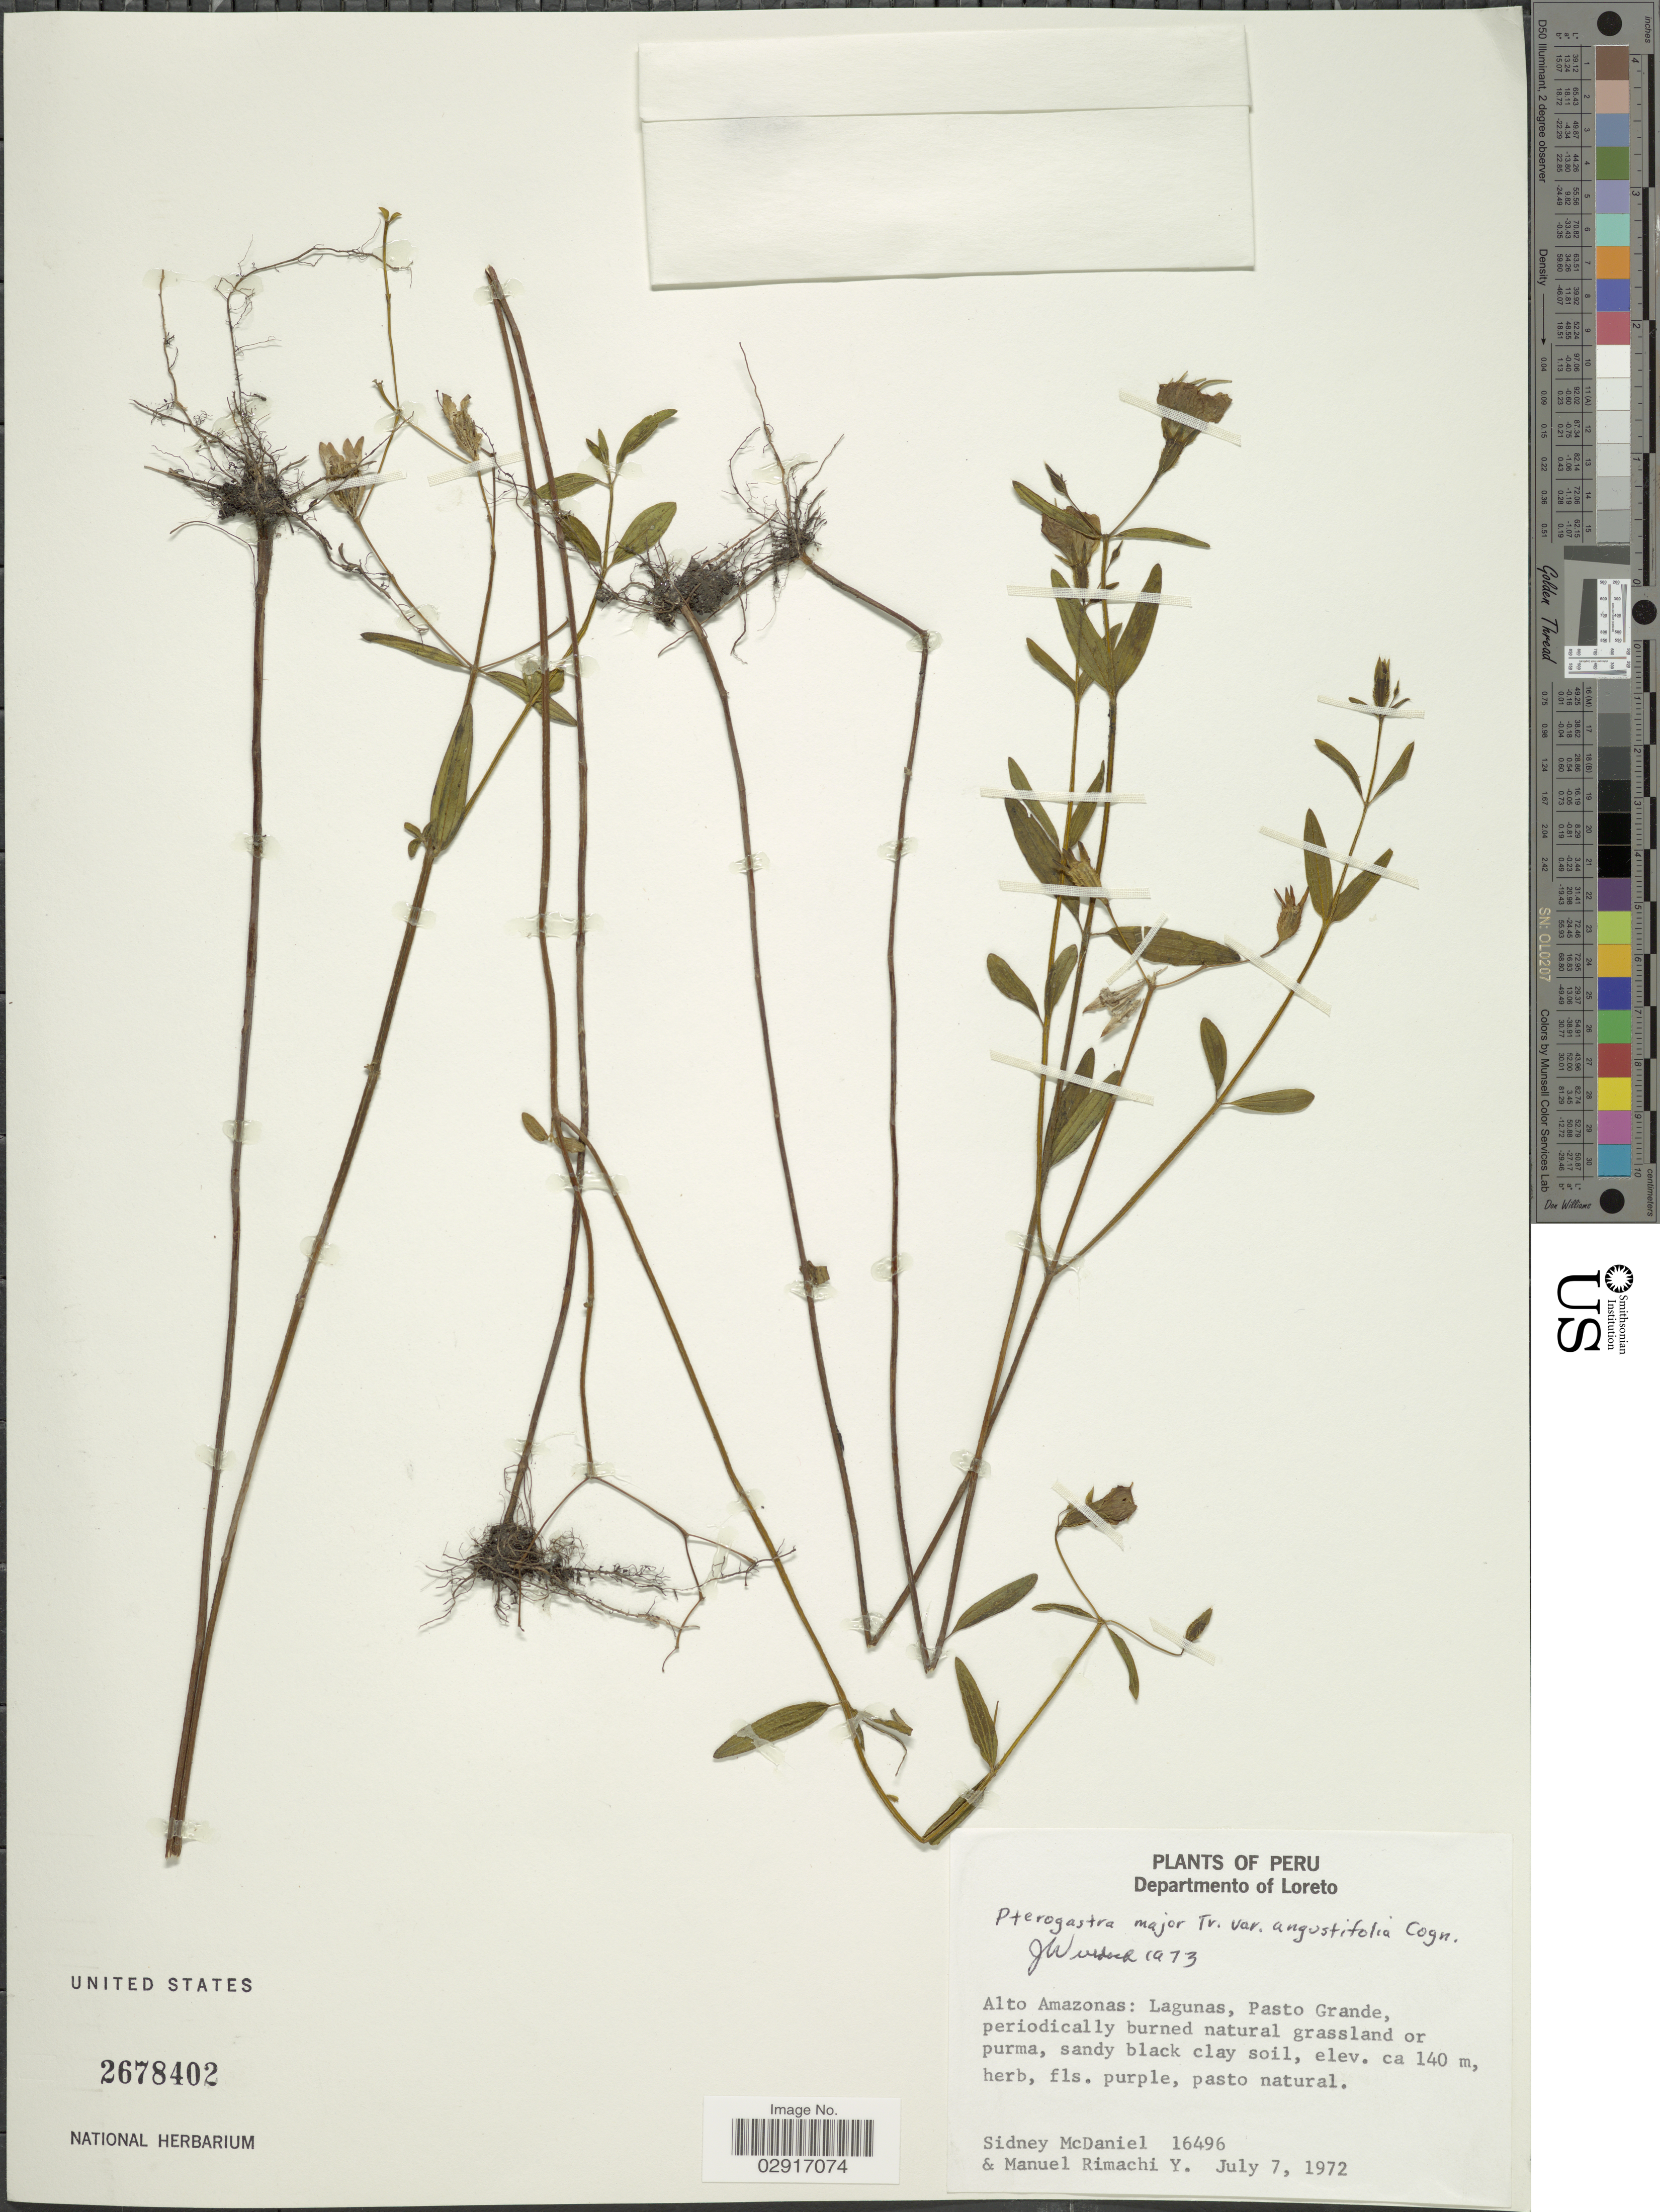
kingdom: Plantae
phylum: Tracheophyta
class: Magnoliopsida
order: Myrtales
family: Melastomataceae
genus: Pterogastra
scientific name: Pterogastra divaricata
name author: (Bonpl.) Naudin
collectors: S. McDaniel & M. Rimachi Y.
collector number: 16496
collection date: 1972-07-07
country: Peru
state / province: Loreto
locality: Departamento of Loreto. Alto Amazonas: Lagunas, Pasto Grande.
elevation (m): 140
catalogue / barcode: US 2678402